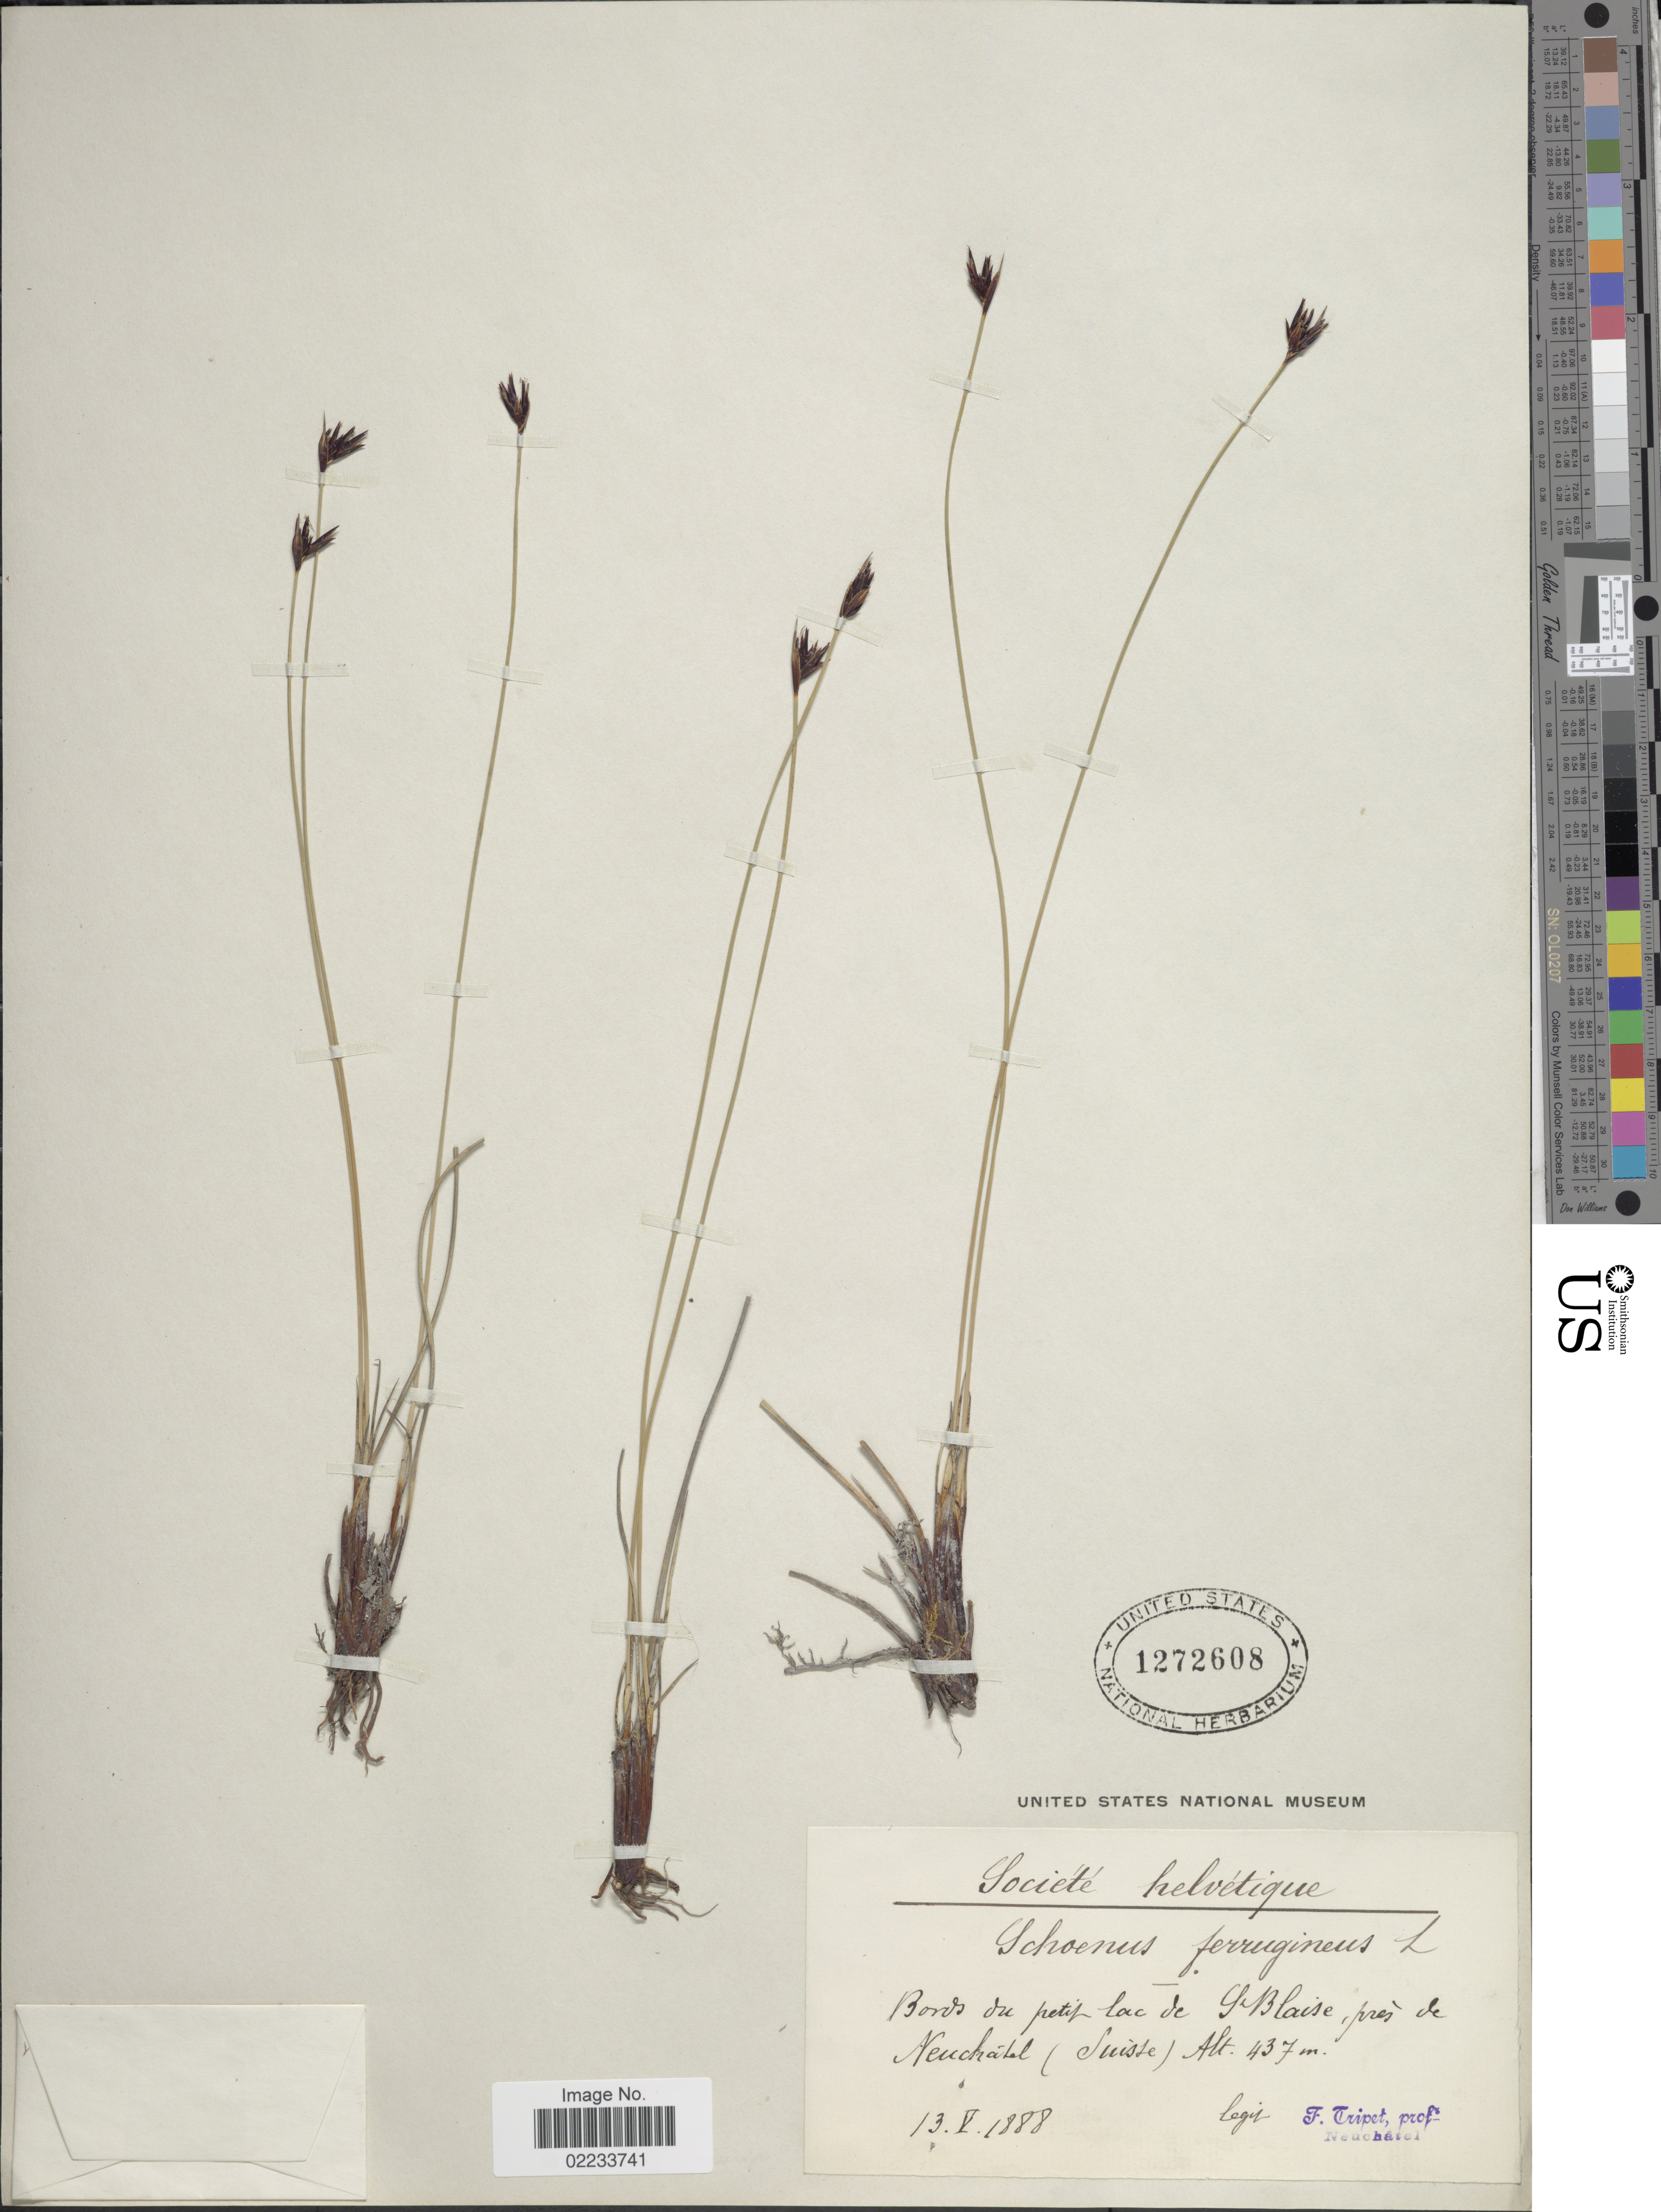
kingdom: Plantae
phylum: Tracheophyta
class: Liliopsida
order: Poales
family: Cyperaceae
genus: Schoenus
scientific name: Schoenus ferrugineus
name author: L.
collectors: F. Cripet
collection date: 1888-05-13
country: Switzerland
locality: Helvetique, Bords du petit de Sa Blaise, prés de Neuchatel (Suisse)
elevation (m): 437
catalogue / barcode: US 1272608